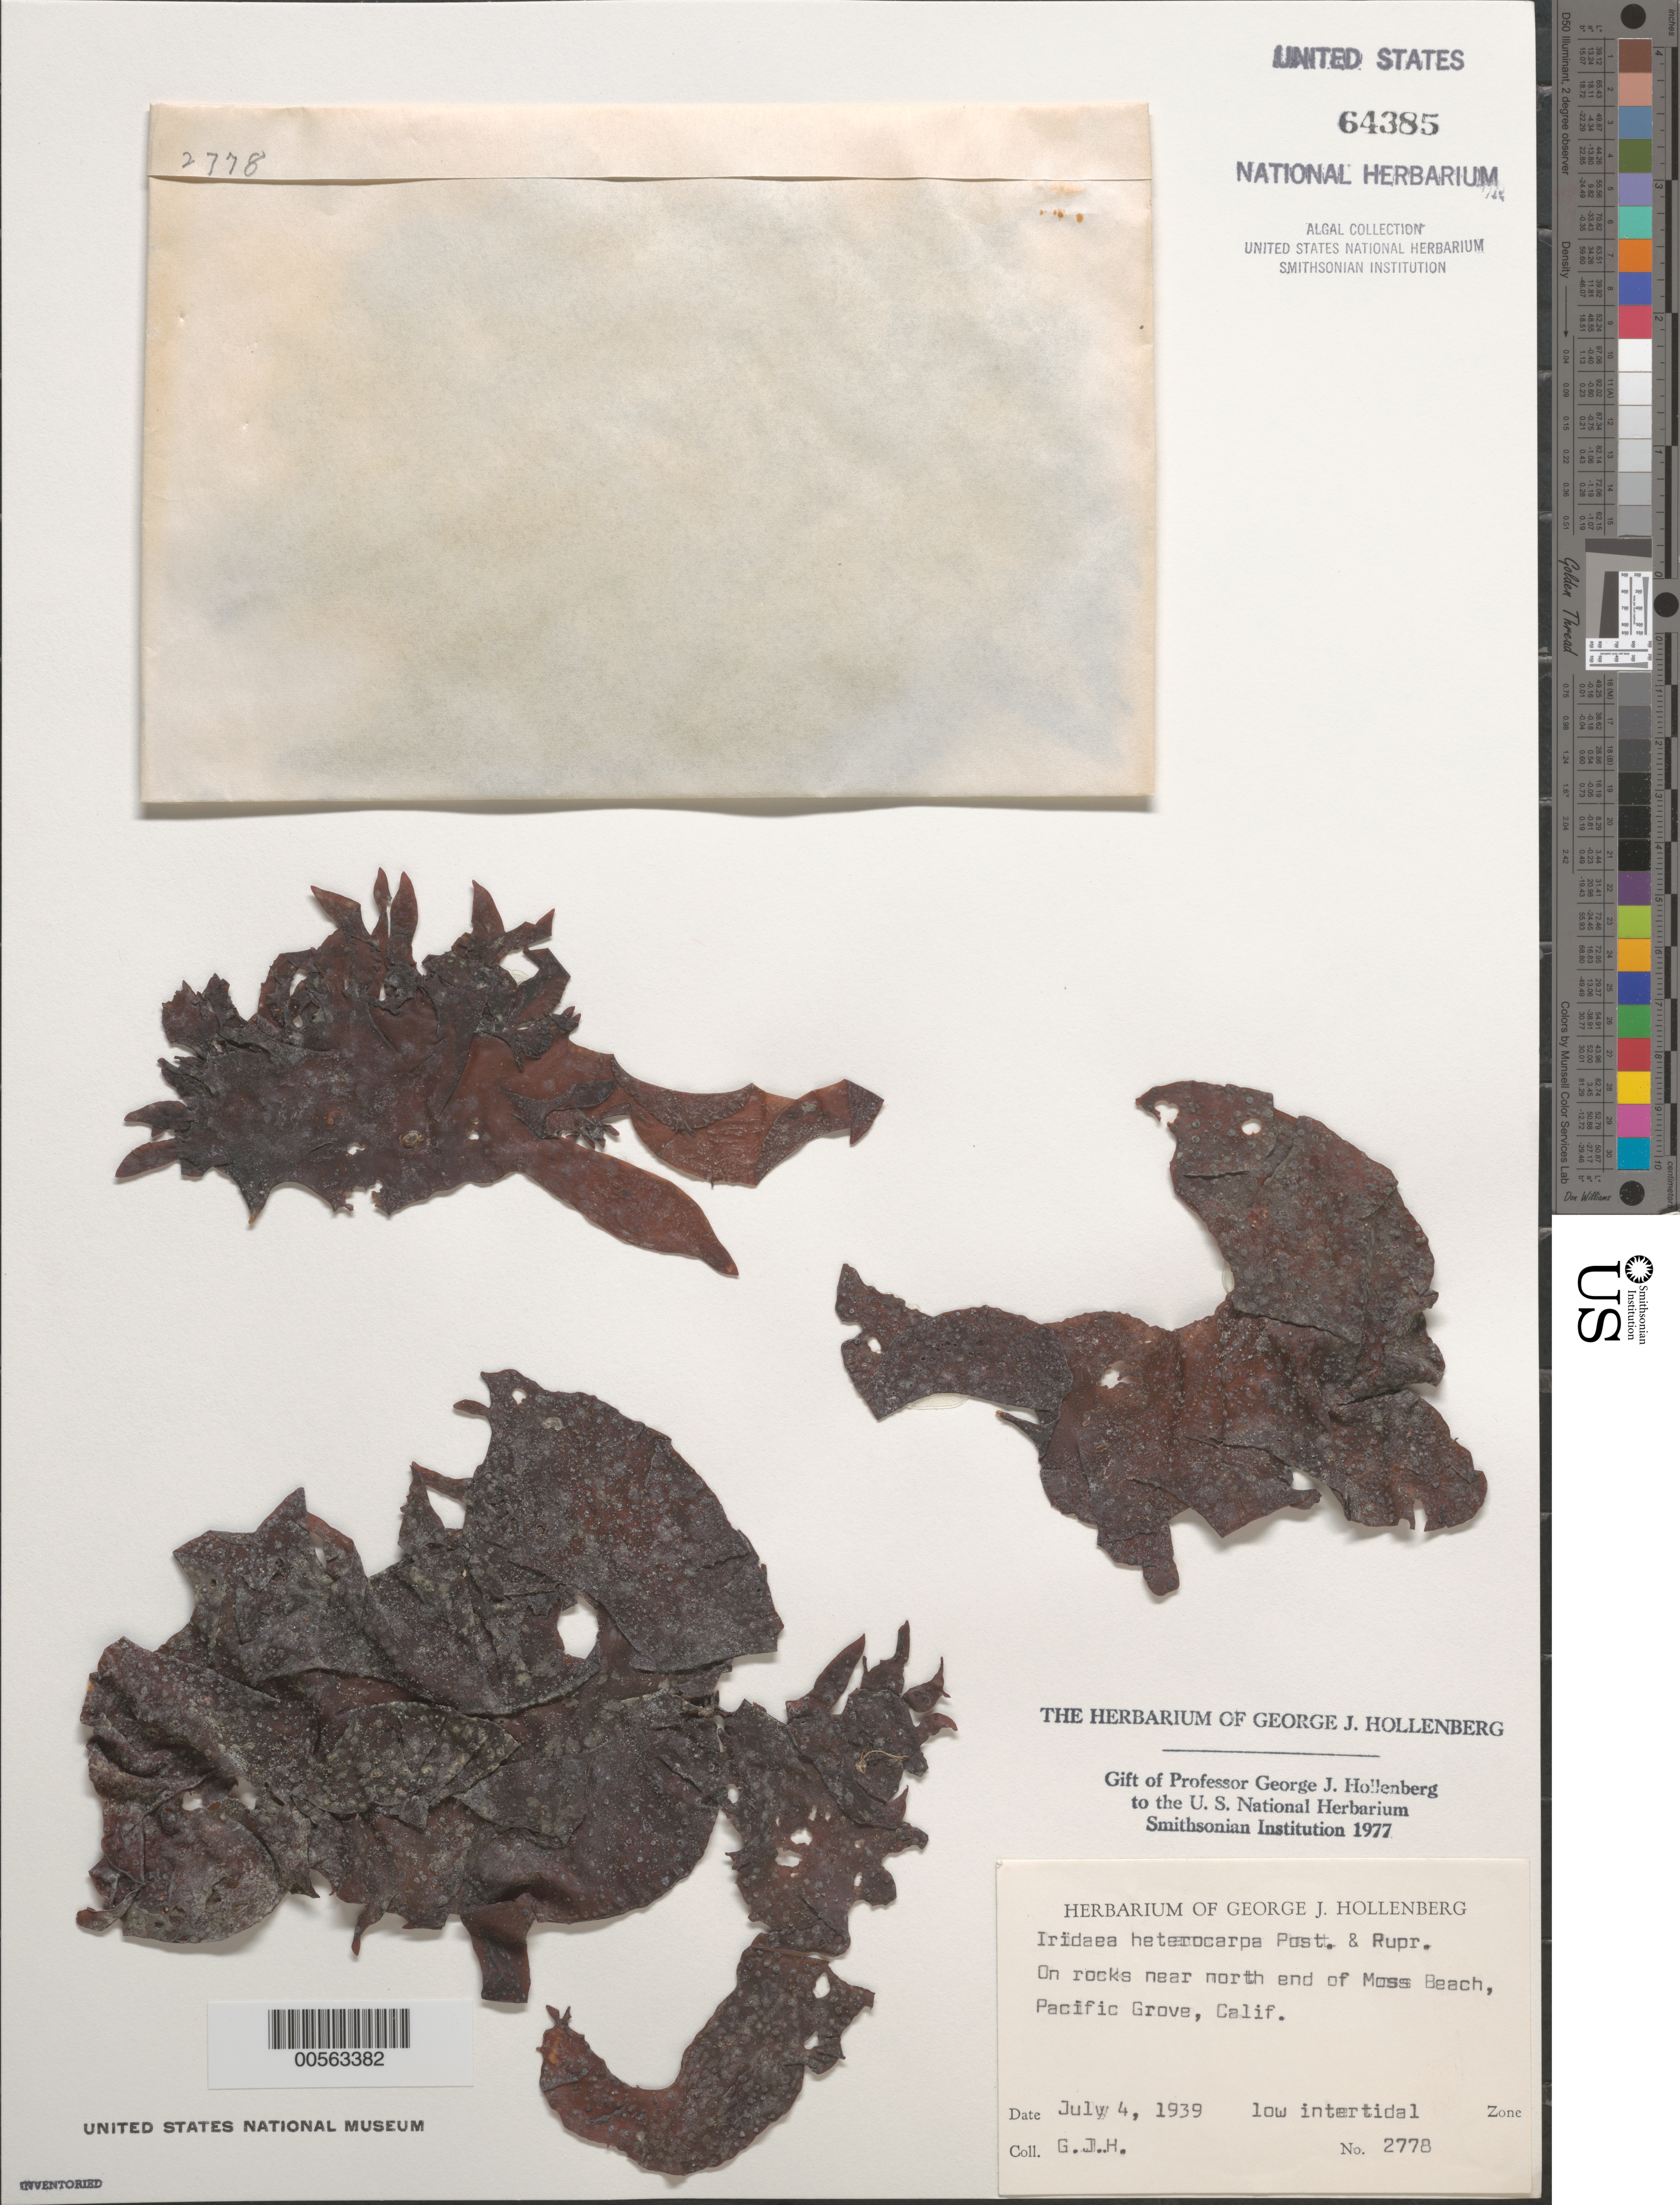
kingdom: Plantae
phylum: Rhodophyta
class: Florideophyceae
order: Gigartinales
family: Gigartinaceae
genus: Chondrus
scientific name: Chondrus crispus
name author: Stackh.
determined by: Algae name updating Project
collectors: G. Hollenberg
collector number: GJH 2778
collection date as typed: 04 Jul 1939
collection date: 1939-07-04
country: United States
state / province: California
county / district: Monterey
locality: Moss Beach, Pacific Grove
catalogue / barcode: US 64385